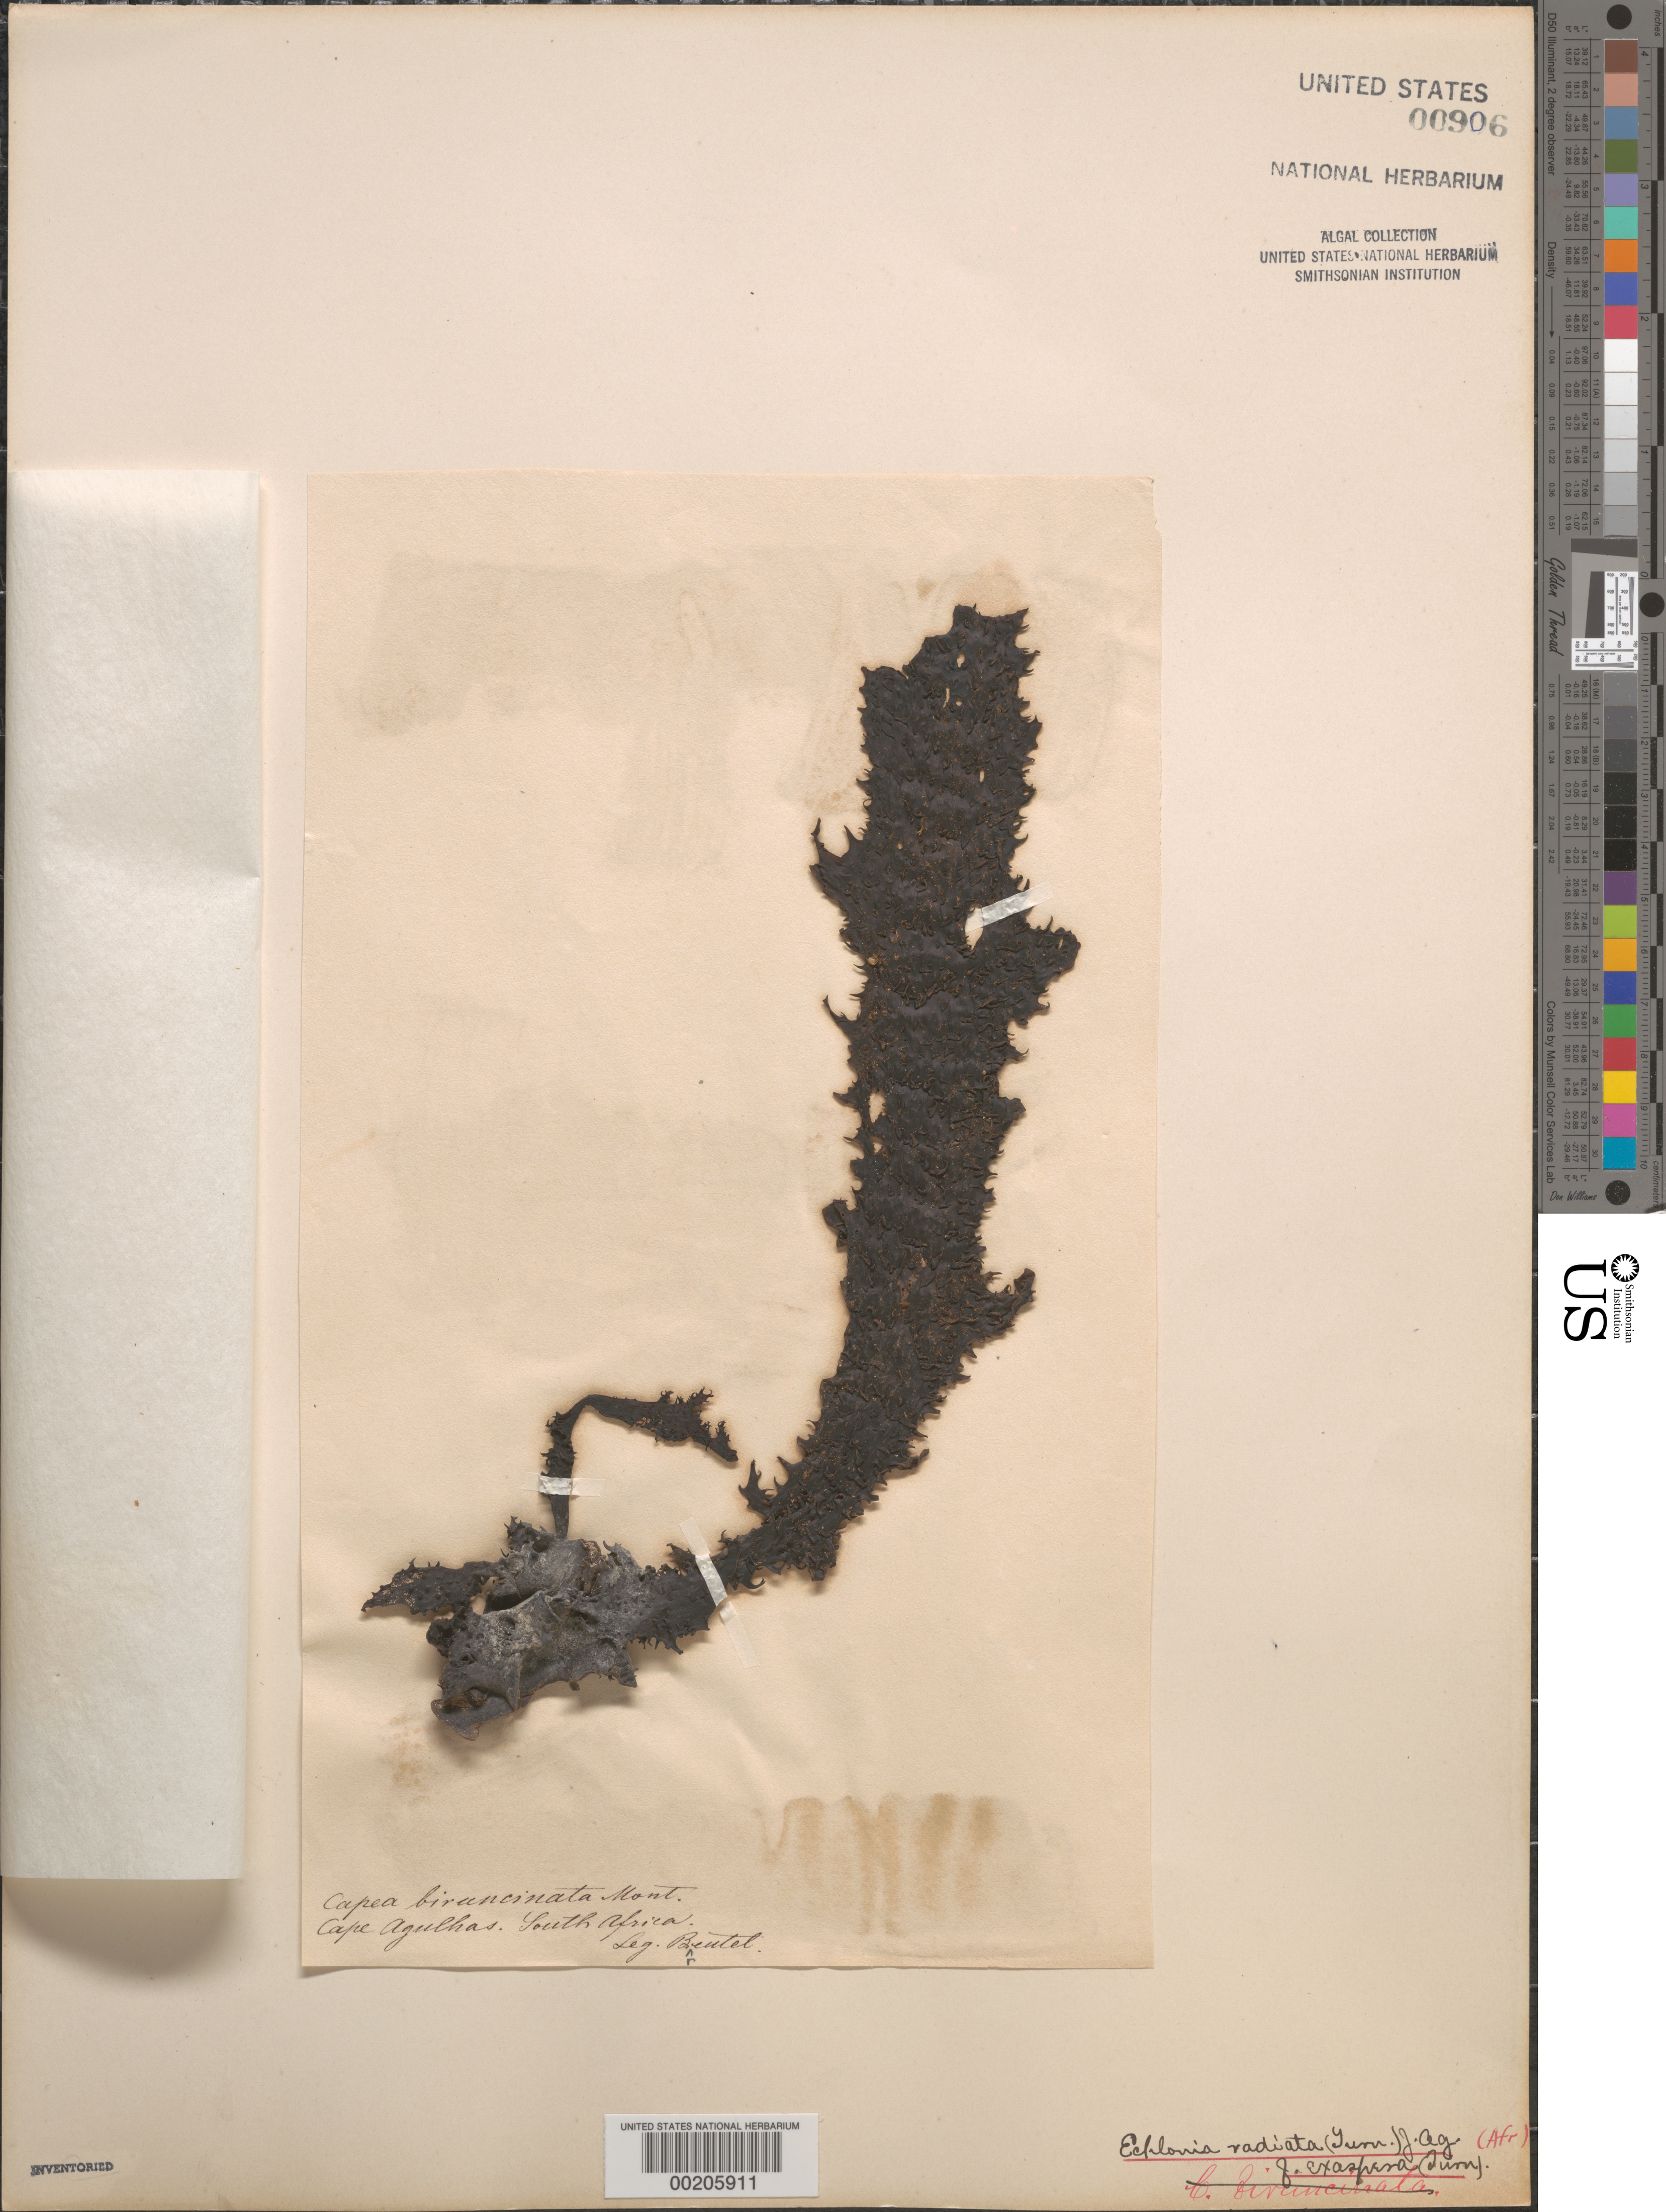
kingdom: Chromista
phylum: Ochrophyta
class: Phaeophyceae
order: Laminariales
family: Lessoniaceae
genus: Ecklonia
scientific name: Ecklonia radiata f. exaspera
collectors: J. Breutel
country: South Africa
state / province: Western Cape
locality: Cape agulhas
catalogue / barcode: US 906